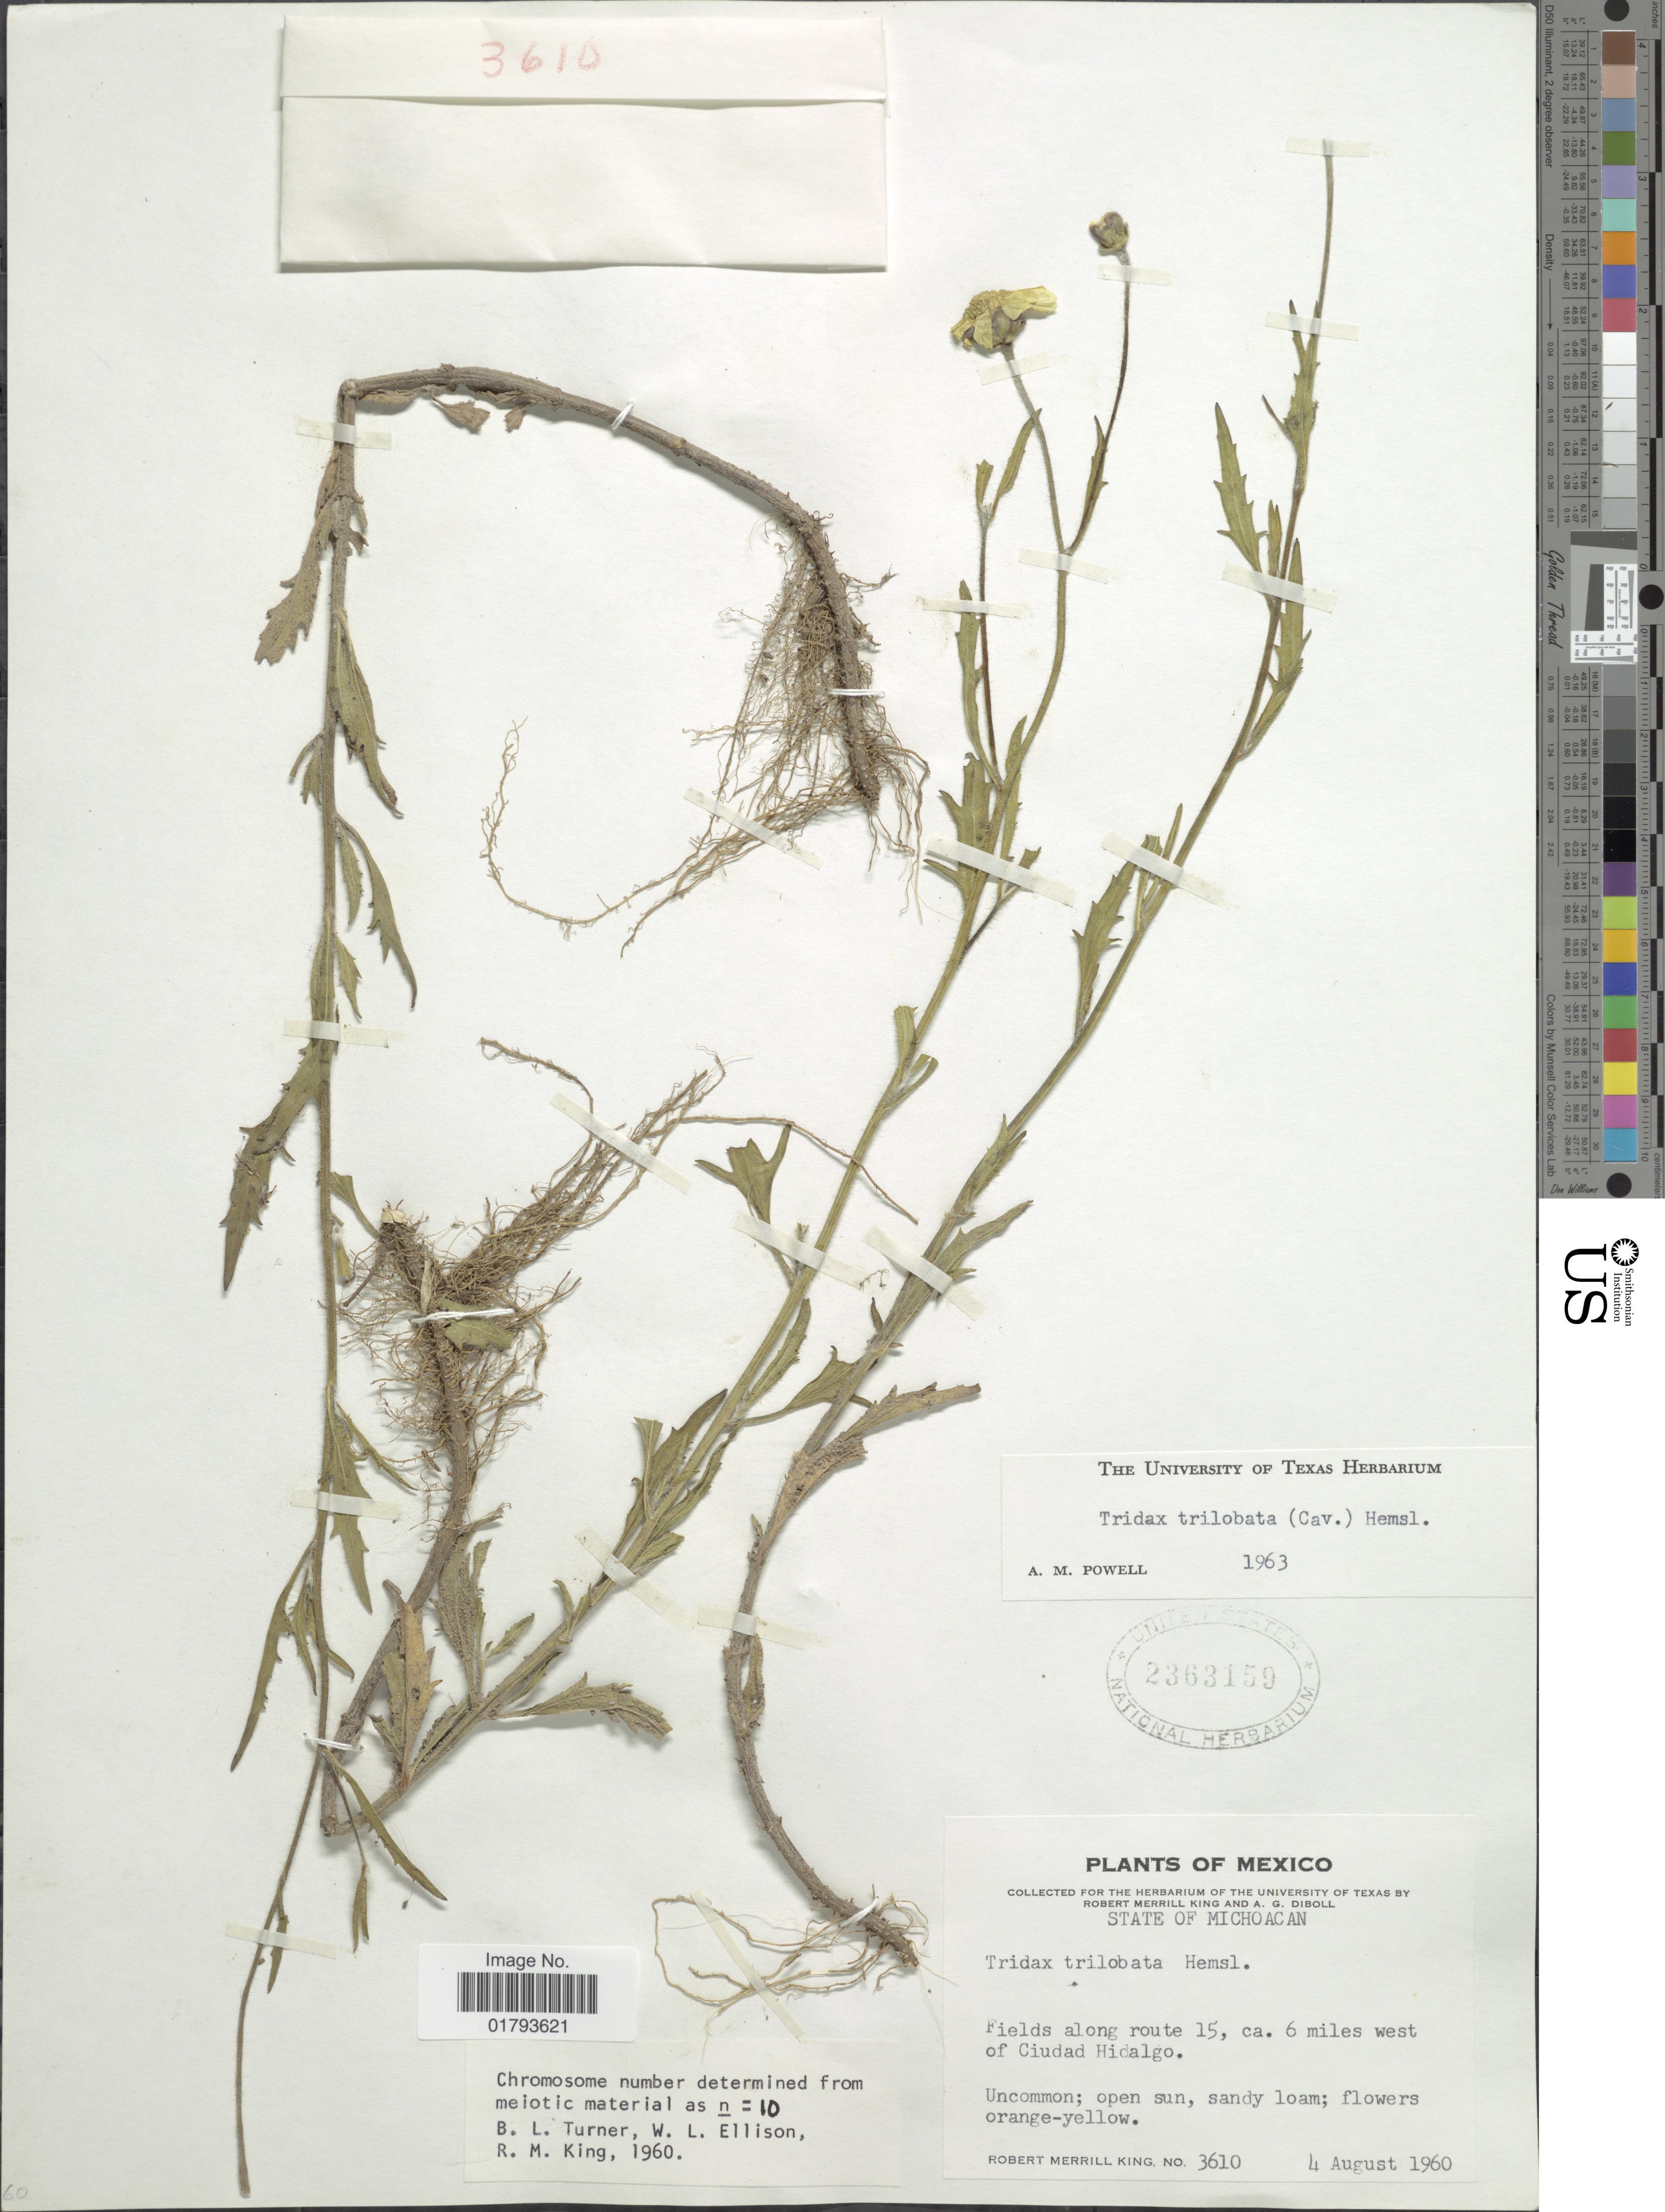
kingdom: Plantae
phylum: Tracheophyta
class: Magnoliopsida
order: Asterales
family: Asteraceae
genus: Tridax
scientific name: Tridax trilobata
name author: (Cav.) Hemsl.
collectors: R. M. King & A. Diboll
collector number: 3610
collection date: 1960-08-04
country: Mexico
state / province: Michoacán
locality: State of Michoacan, Fields along route 15, ca. 6 miles west of Ciuadad Hidalgo.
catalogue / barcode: US 2363159